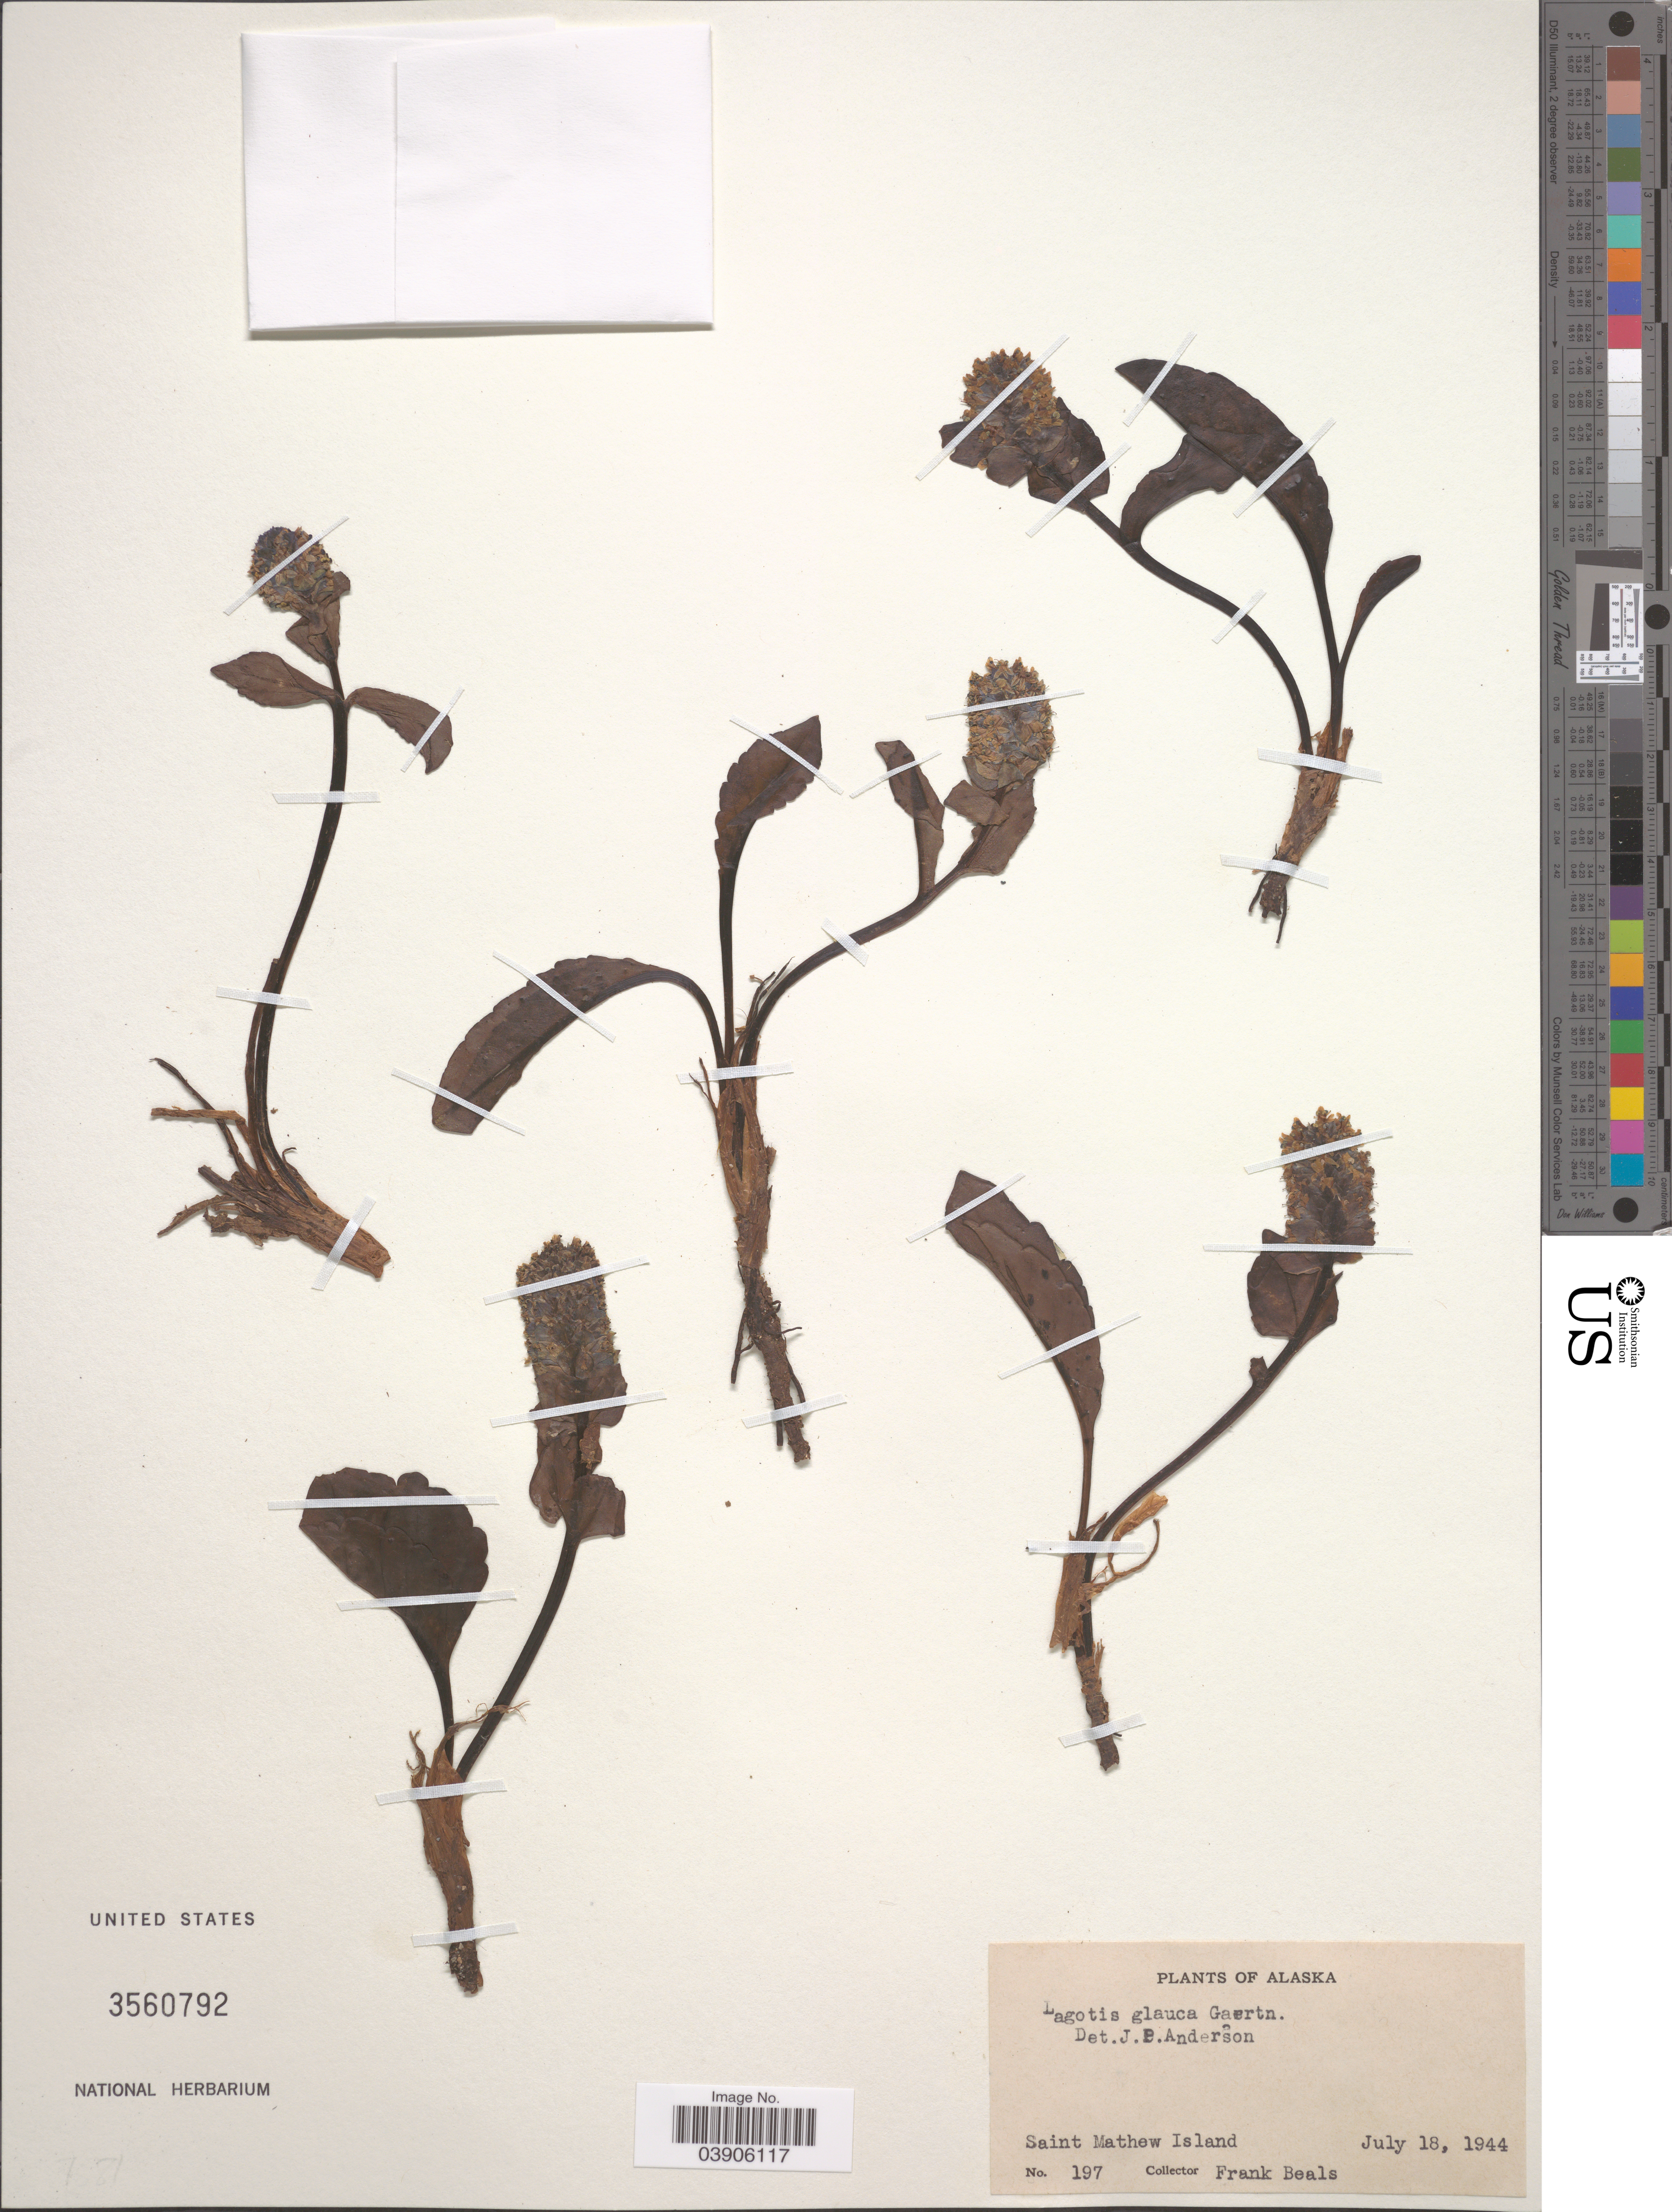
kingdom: Plantae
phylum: Tracheophyta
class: Magnoliopsida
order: Lamiales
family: Plantaginaceae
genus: Lagotis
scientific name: Lagotis glauca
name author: Gaertn.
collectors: F. Beals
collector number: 197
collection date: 1944-07-18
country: United States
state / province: Alaska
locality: Saint Mathew Island.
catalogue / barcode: US 3560792